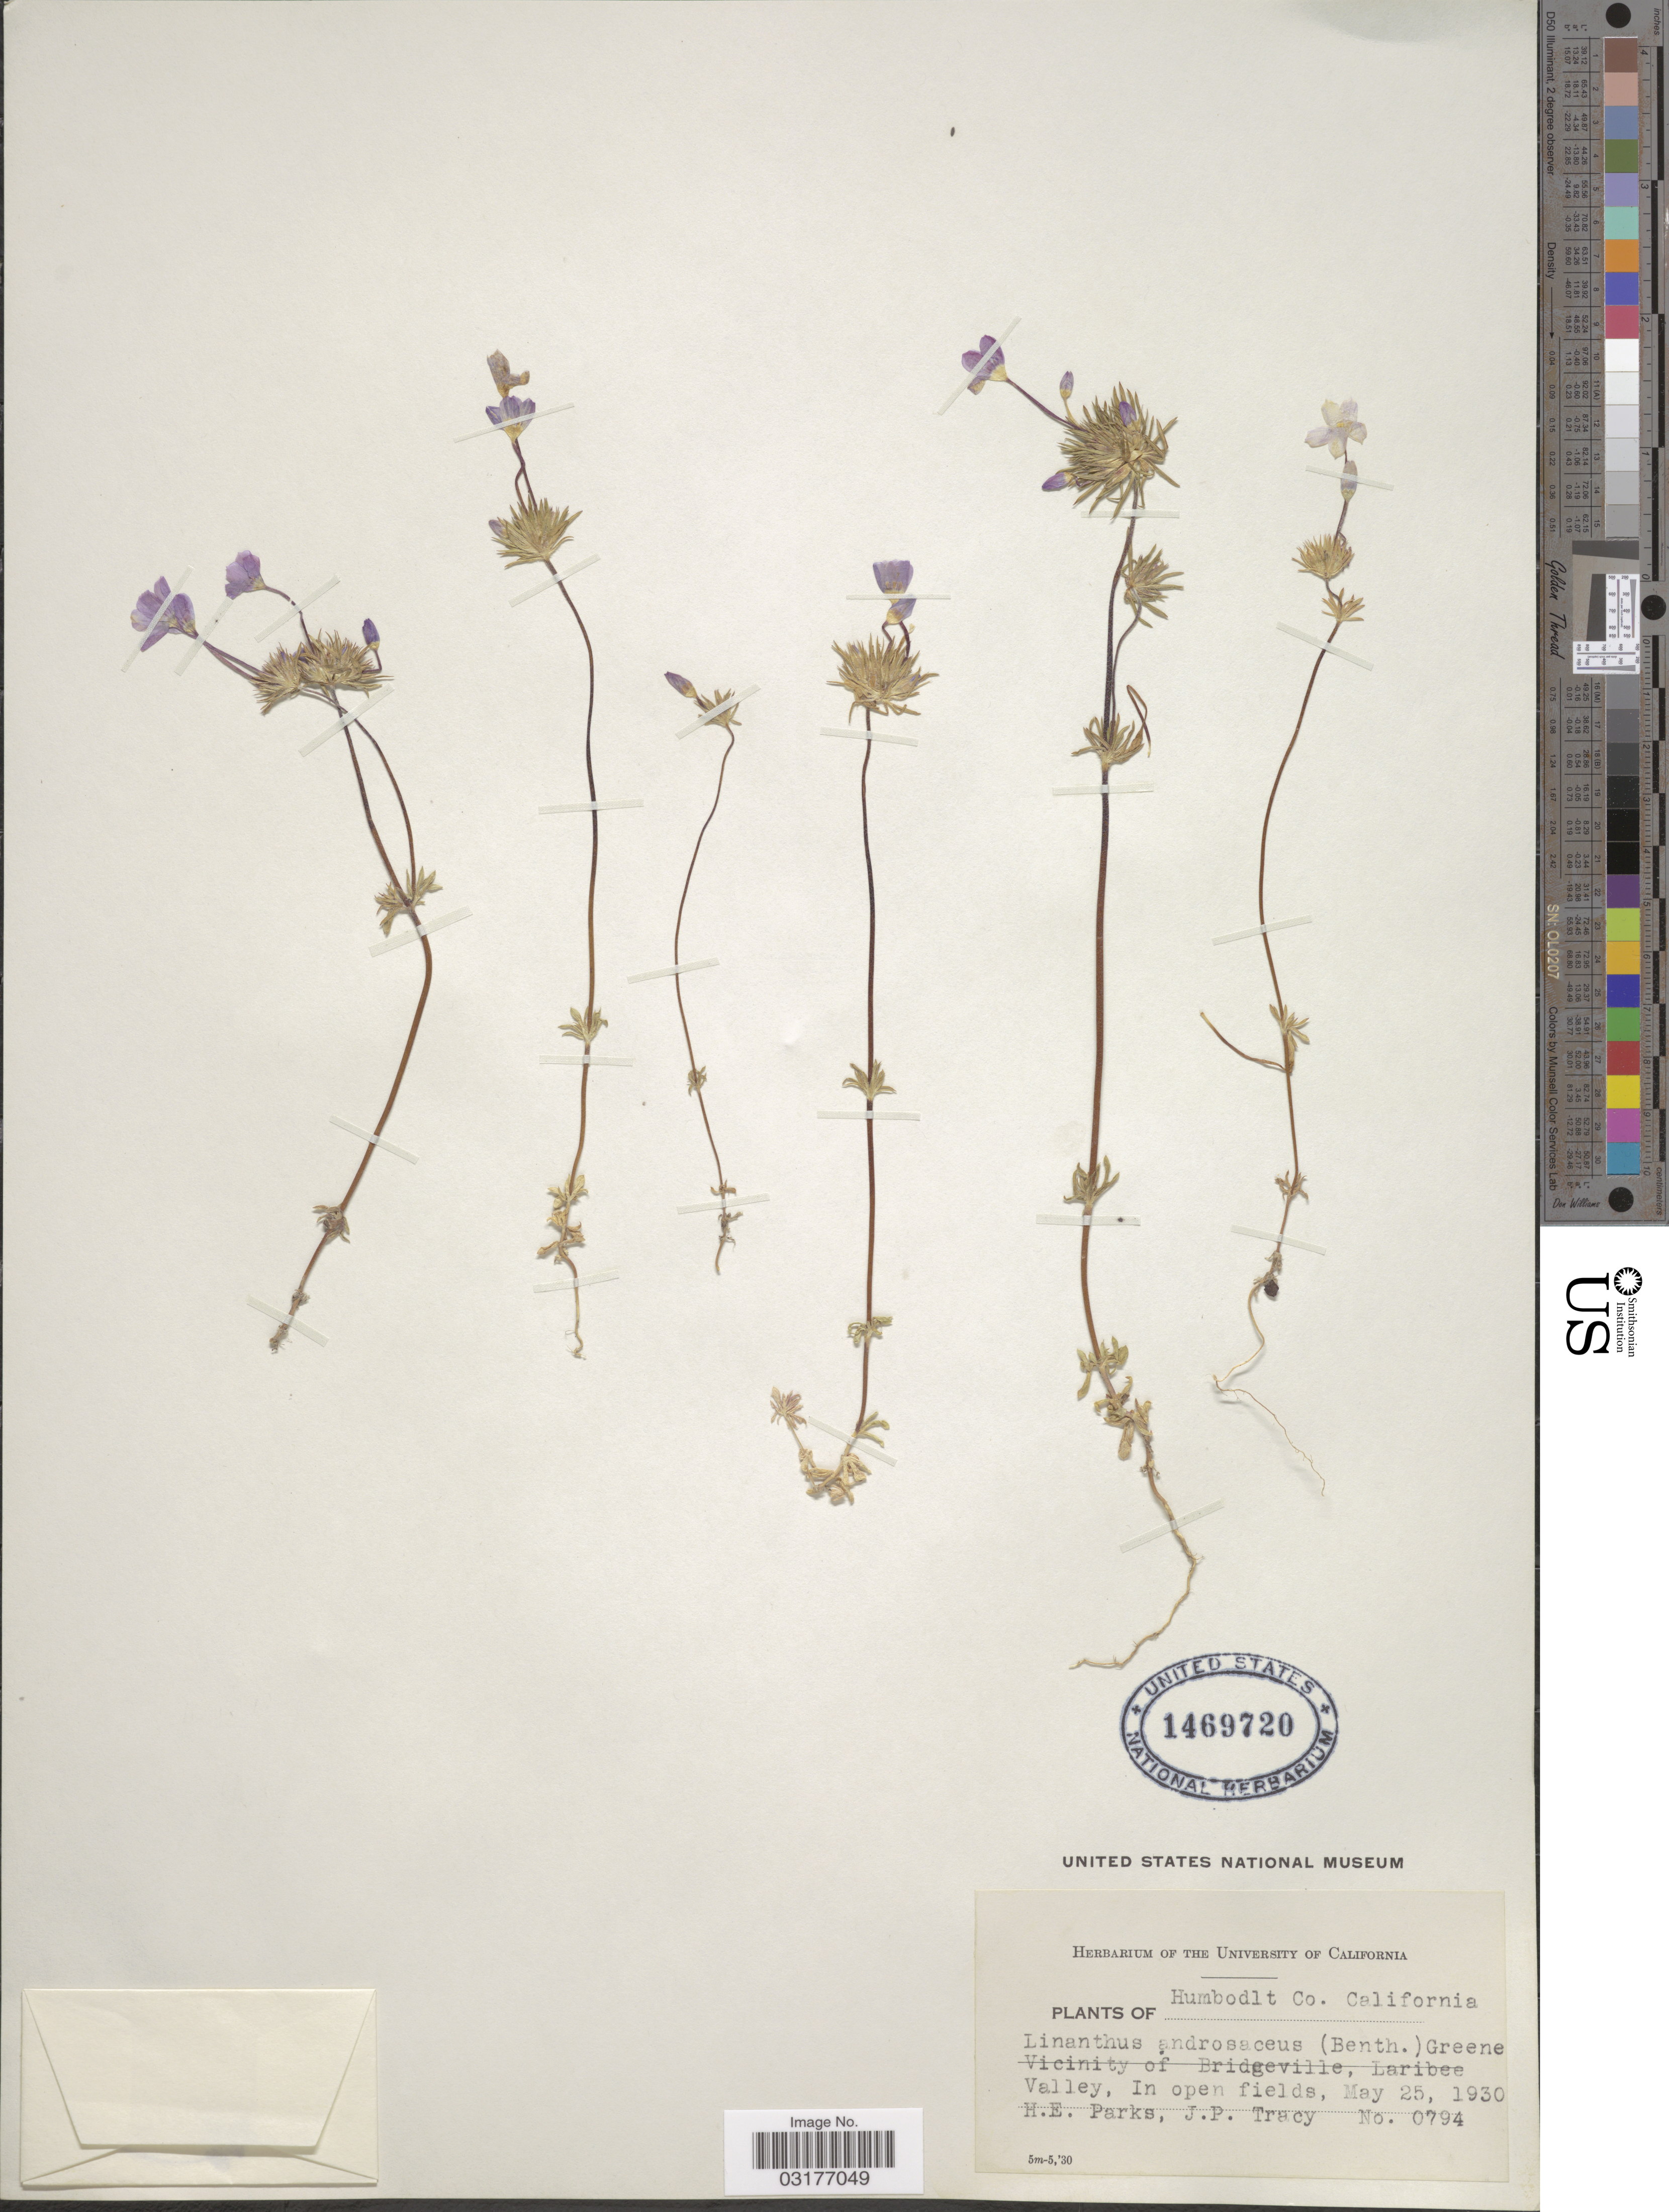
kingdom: Plantae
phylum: Tracheophyta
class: Magnoliopsida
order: Ericales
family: Polemoniaceae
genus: Leptosiphon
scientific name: Leptosiphon androsaceus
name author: Benth.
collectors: H. E. Parks & J. Tracy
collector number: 0794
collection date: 1930-05-25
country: United States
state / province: California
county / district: Humboldt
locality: Humbodlt Co. Vicinity of Bridgeville, Laribee [unsure placement] Valley, in open fields.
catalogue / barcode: US 1469720